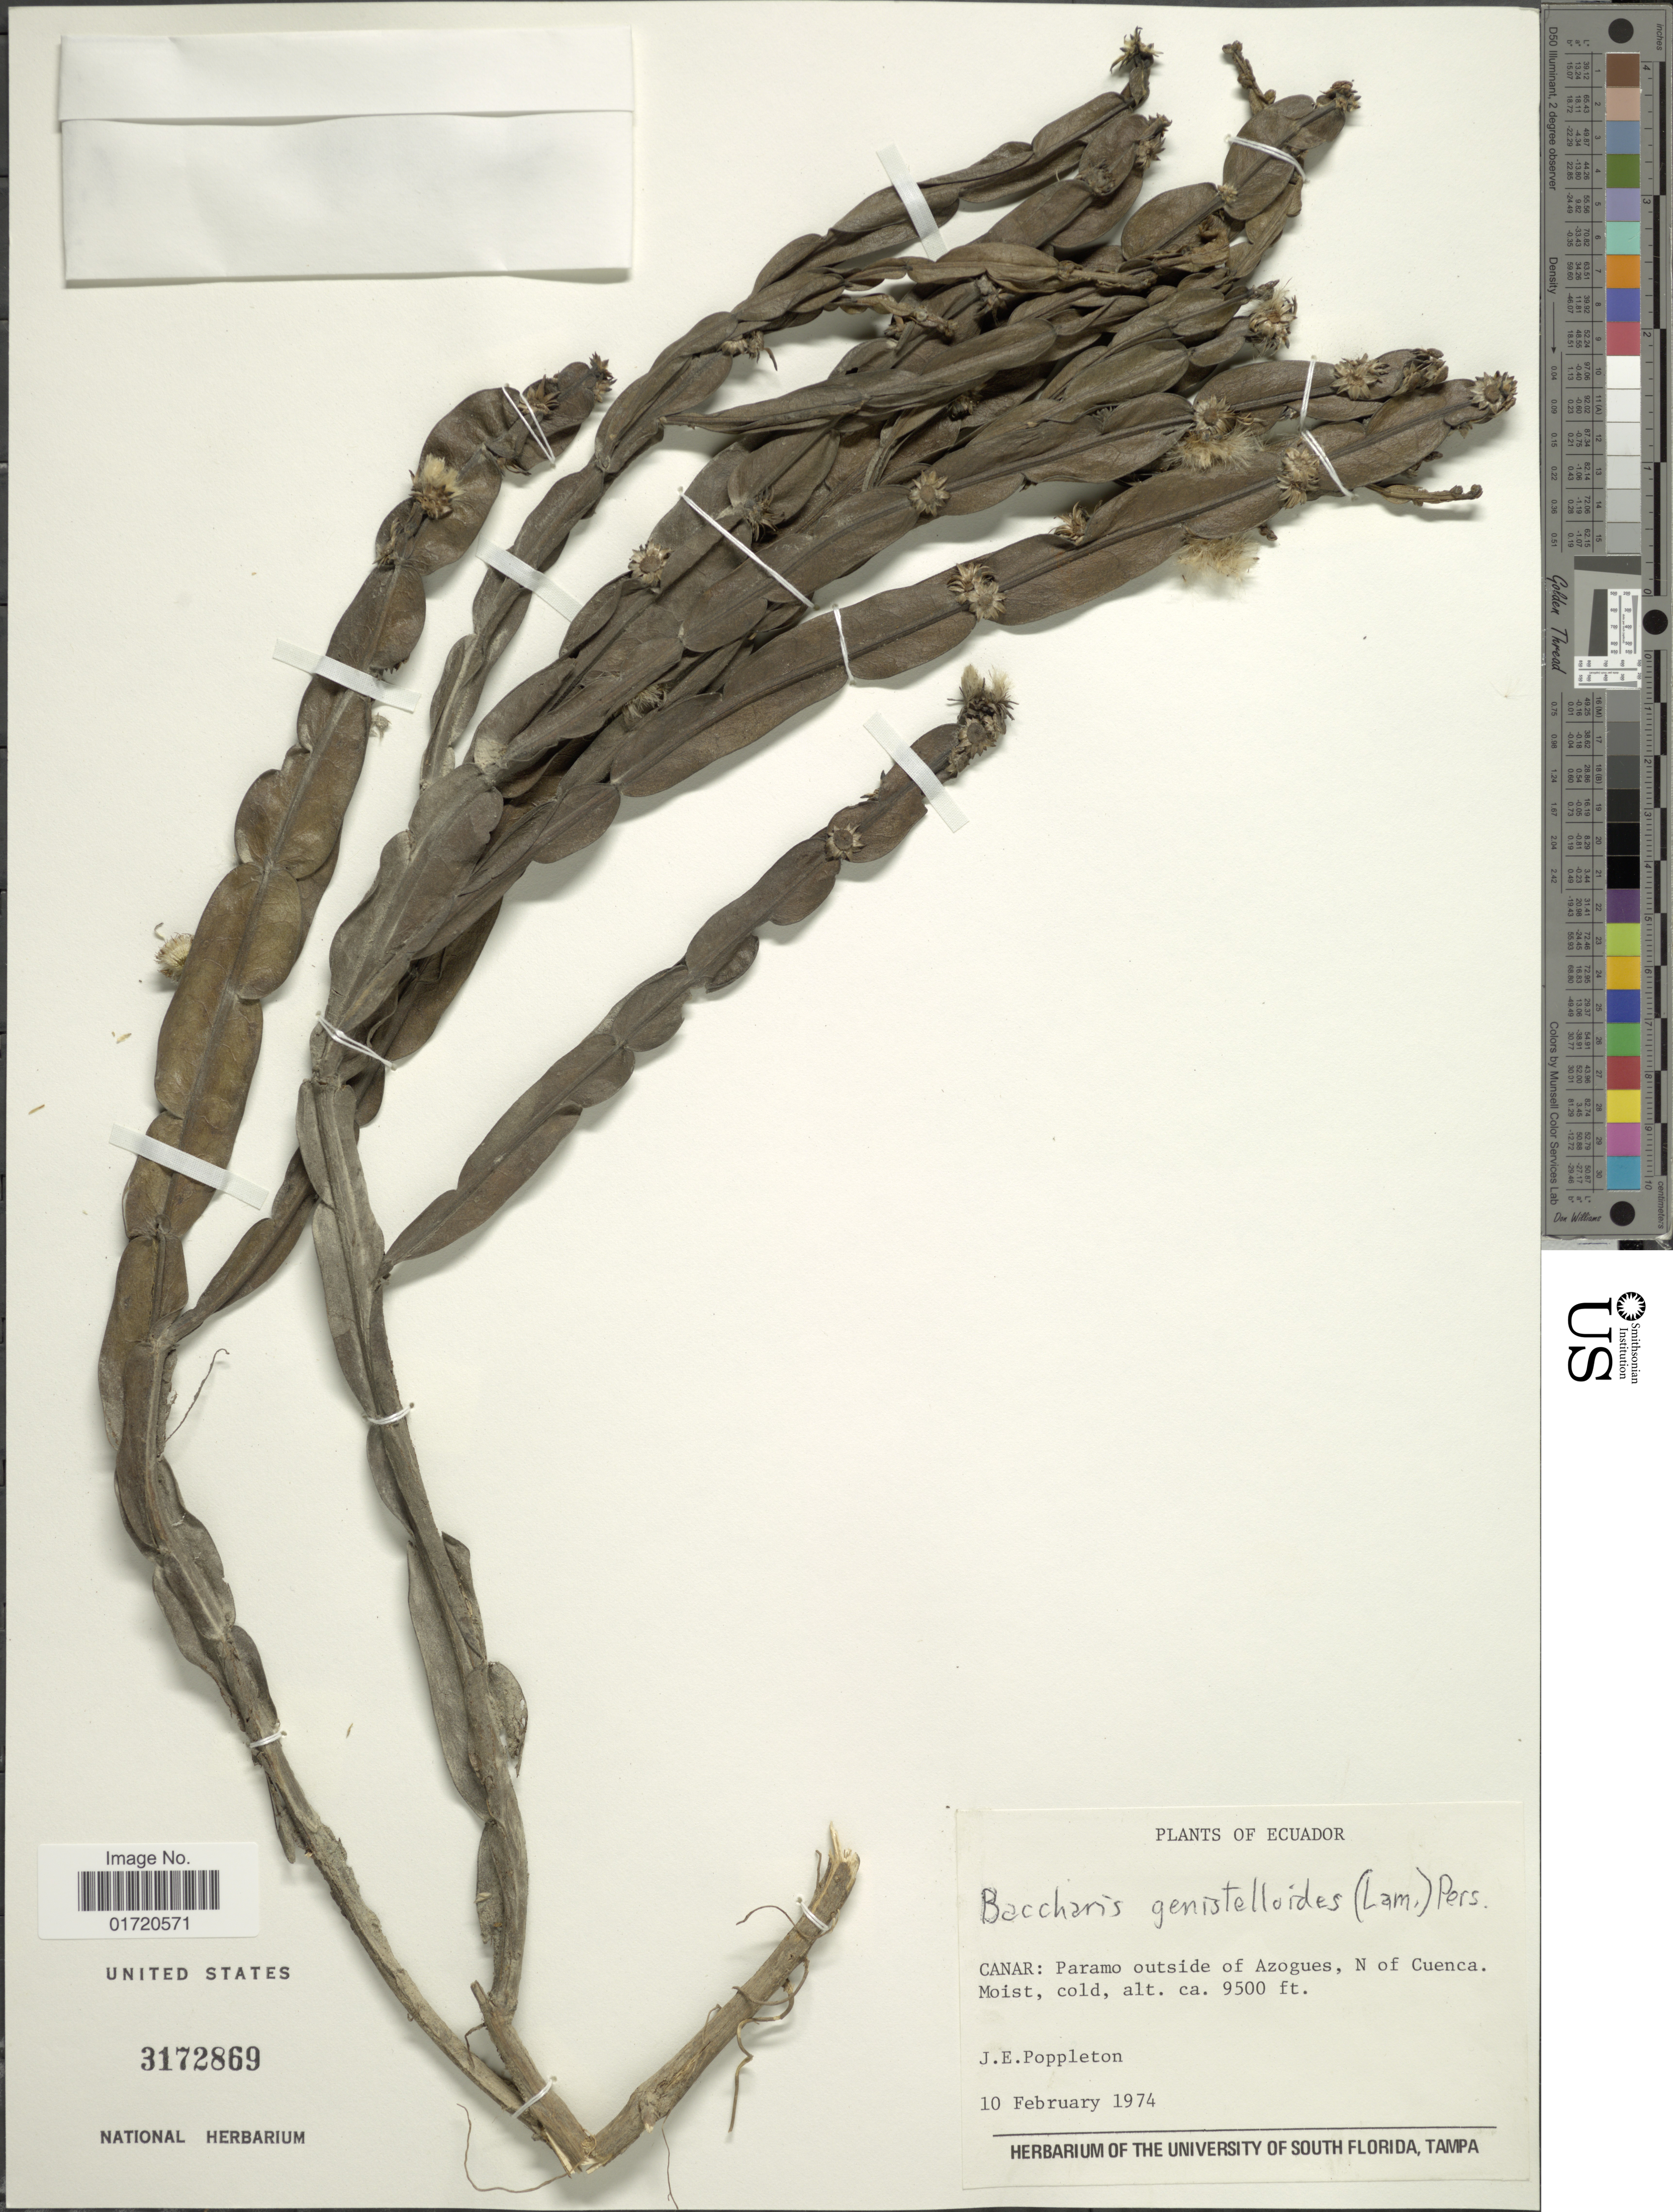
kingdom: Plantae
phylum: Tracheophyta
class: Magnoliopsida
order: Asterales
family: Asteraceae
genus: Baccharis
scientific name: Baccharis genistelloides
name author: (Lam.) Pers.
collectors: J. Poppleton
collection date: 1974-02-10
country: Ecuador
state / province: Cañar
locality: Paramo outside of Azogues, N of Cuenca.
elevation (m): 2896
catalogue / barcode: US 3172869